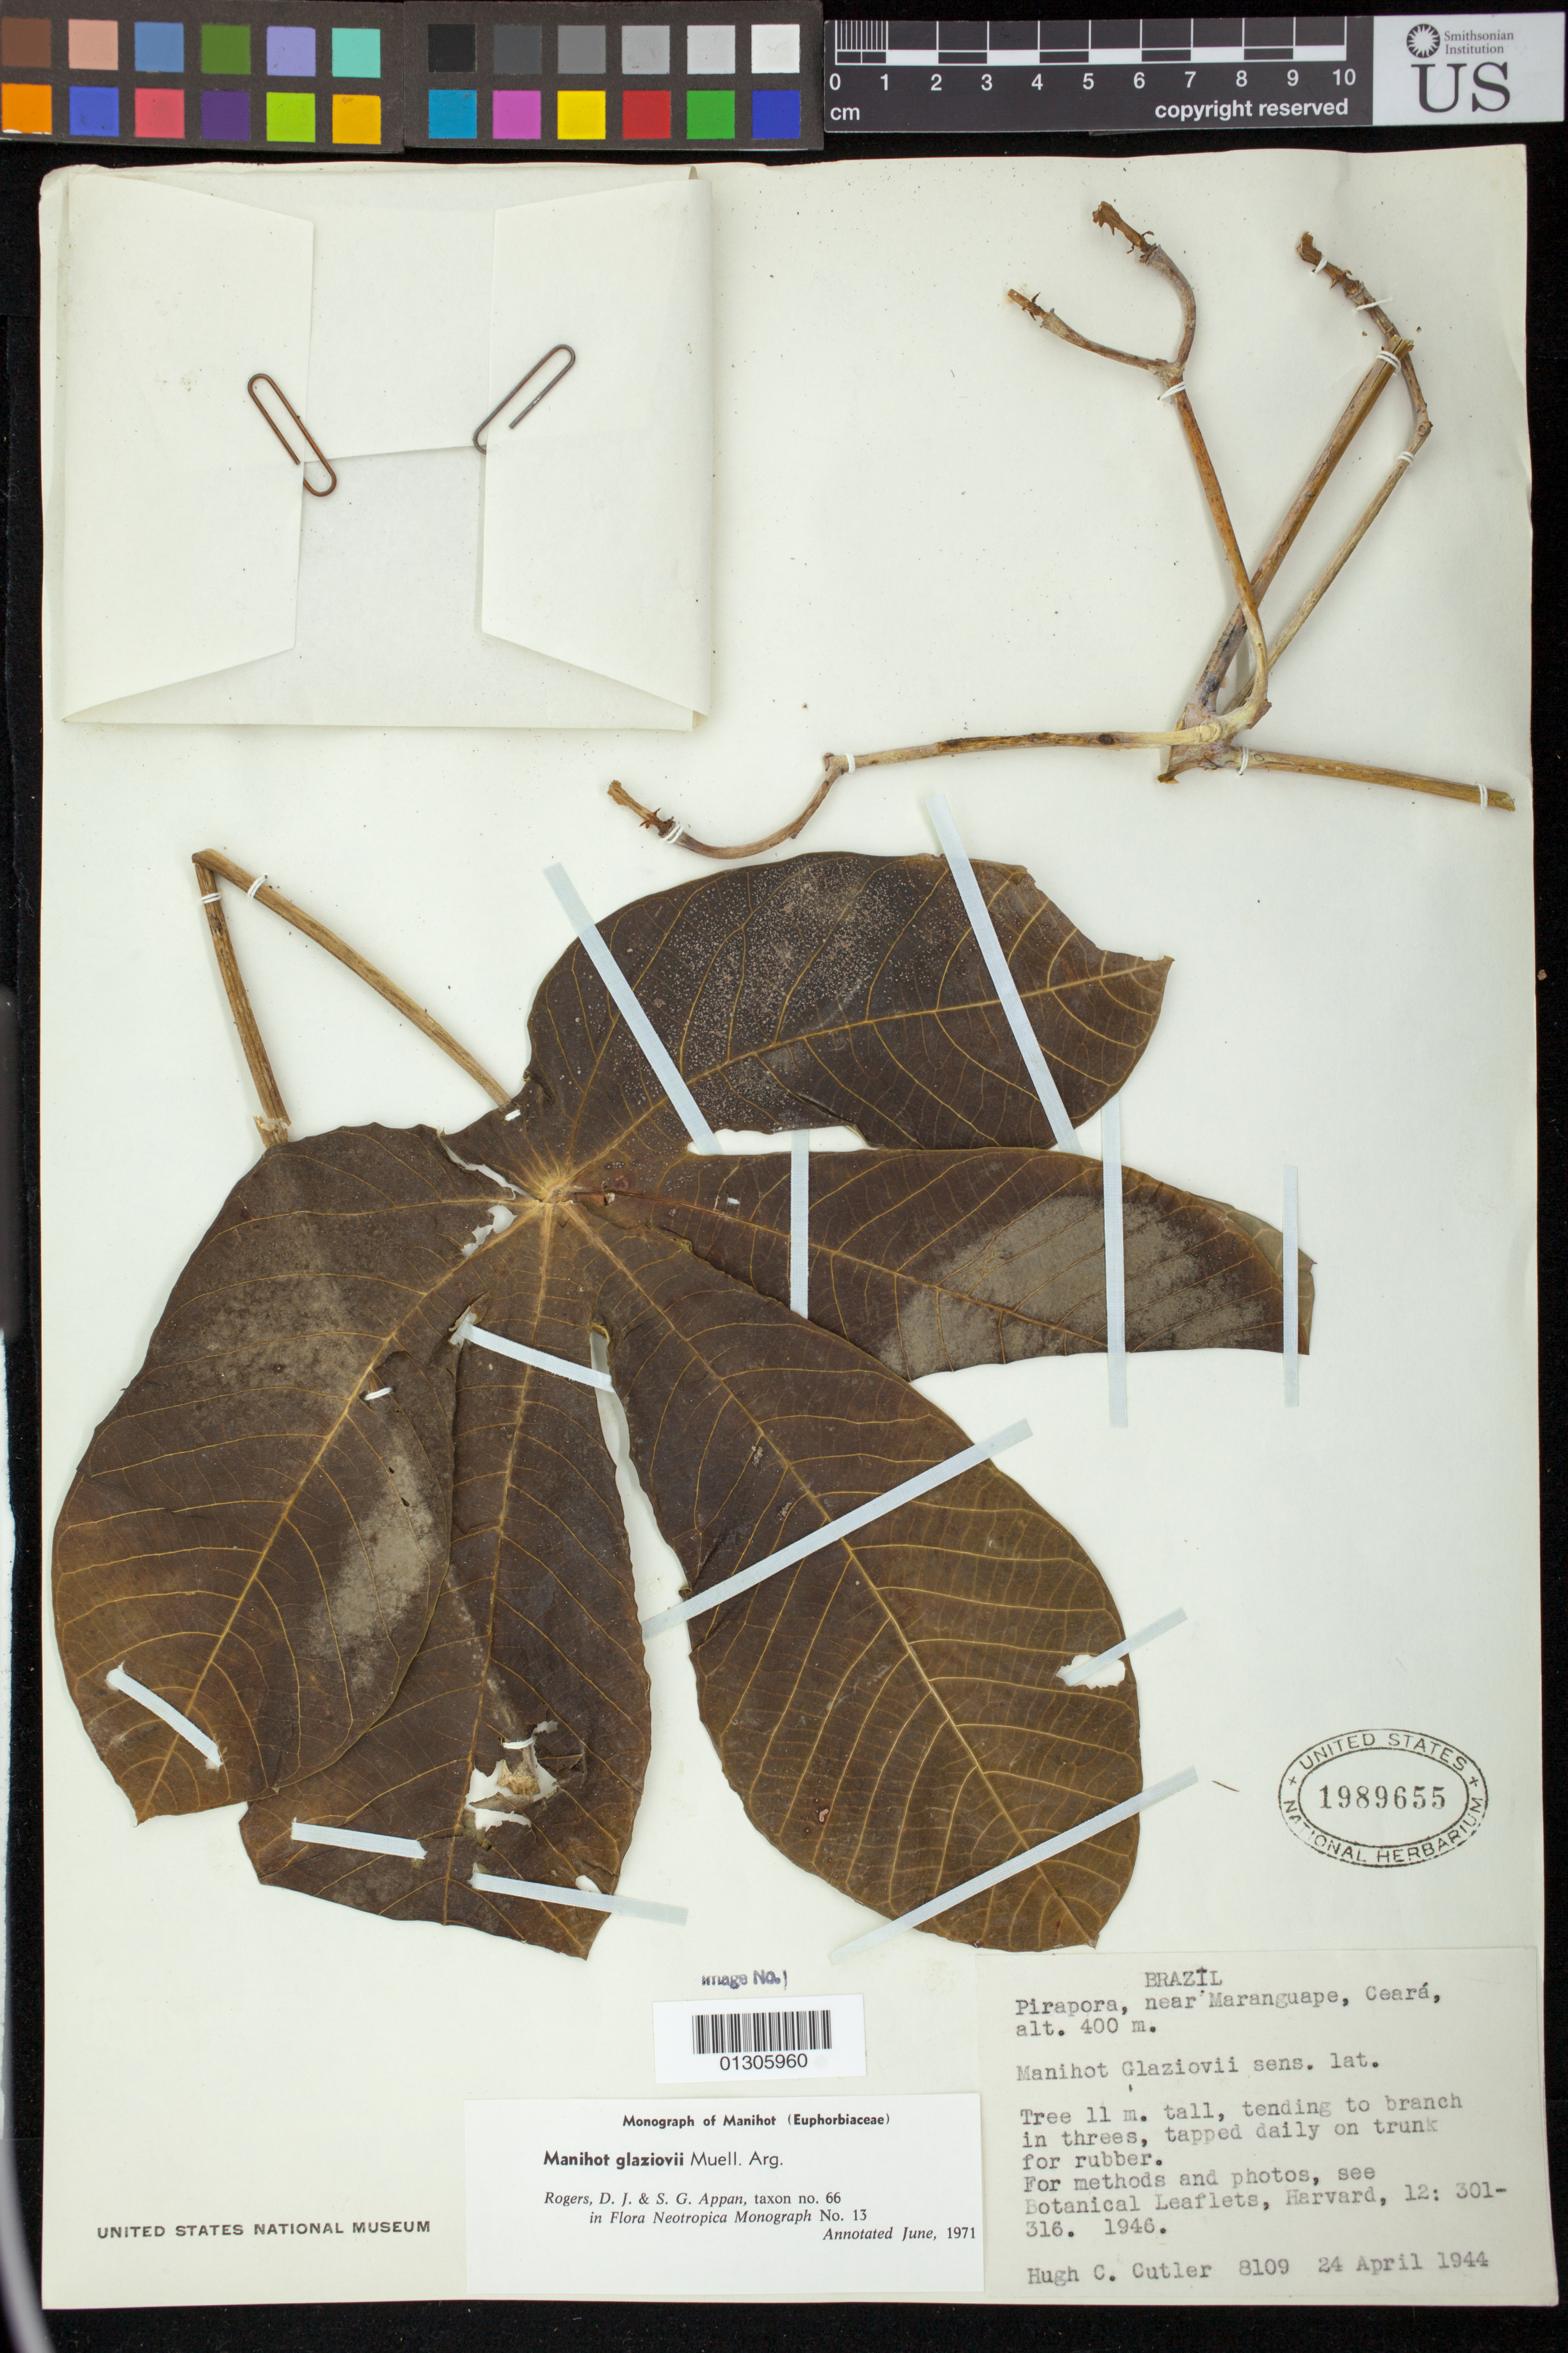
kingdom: Plantae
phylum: Tracheophyta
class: Magnoliopsida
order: Malpighiales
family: Euphorbiaceae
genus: Manihot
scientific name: Manihot esculenta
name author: Crantz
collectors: H. C. Cutler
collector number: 8109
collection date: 1944-04-24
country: Brazil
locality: Pirapora, near Maranguape, Ceara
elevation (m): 400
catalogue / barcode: US 1989655